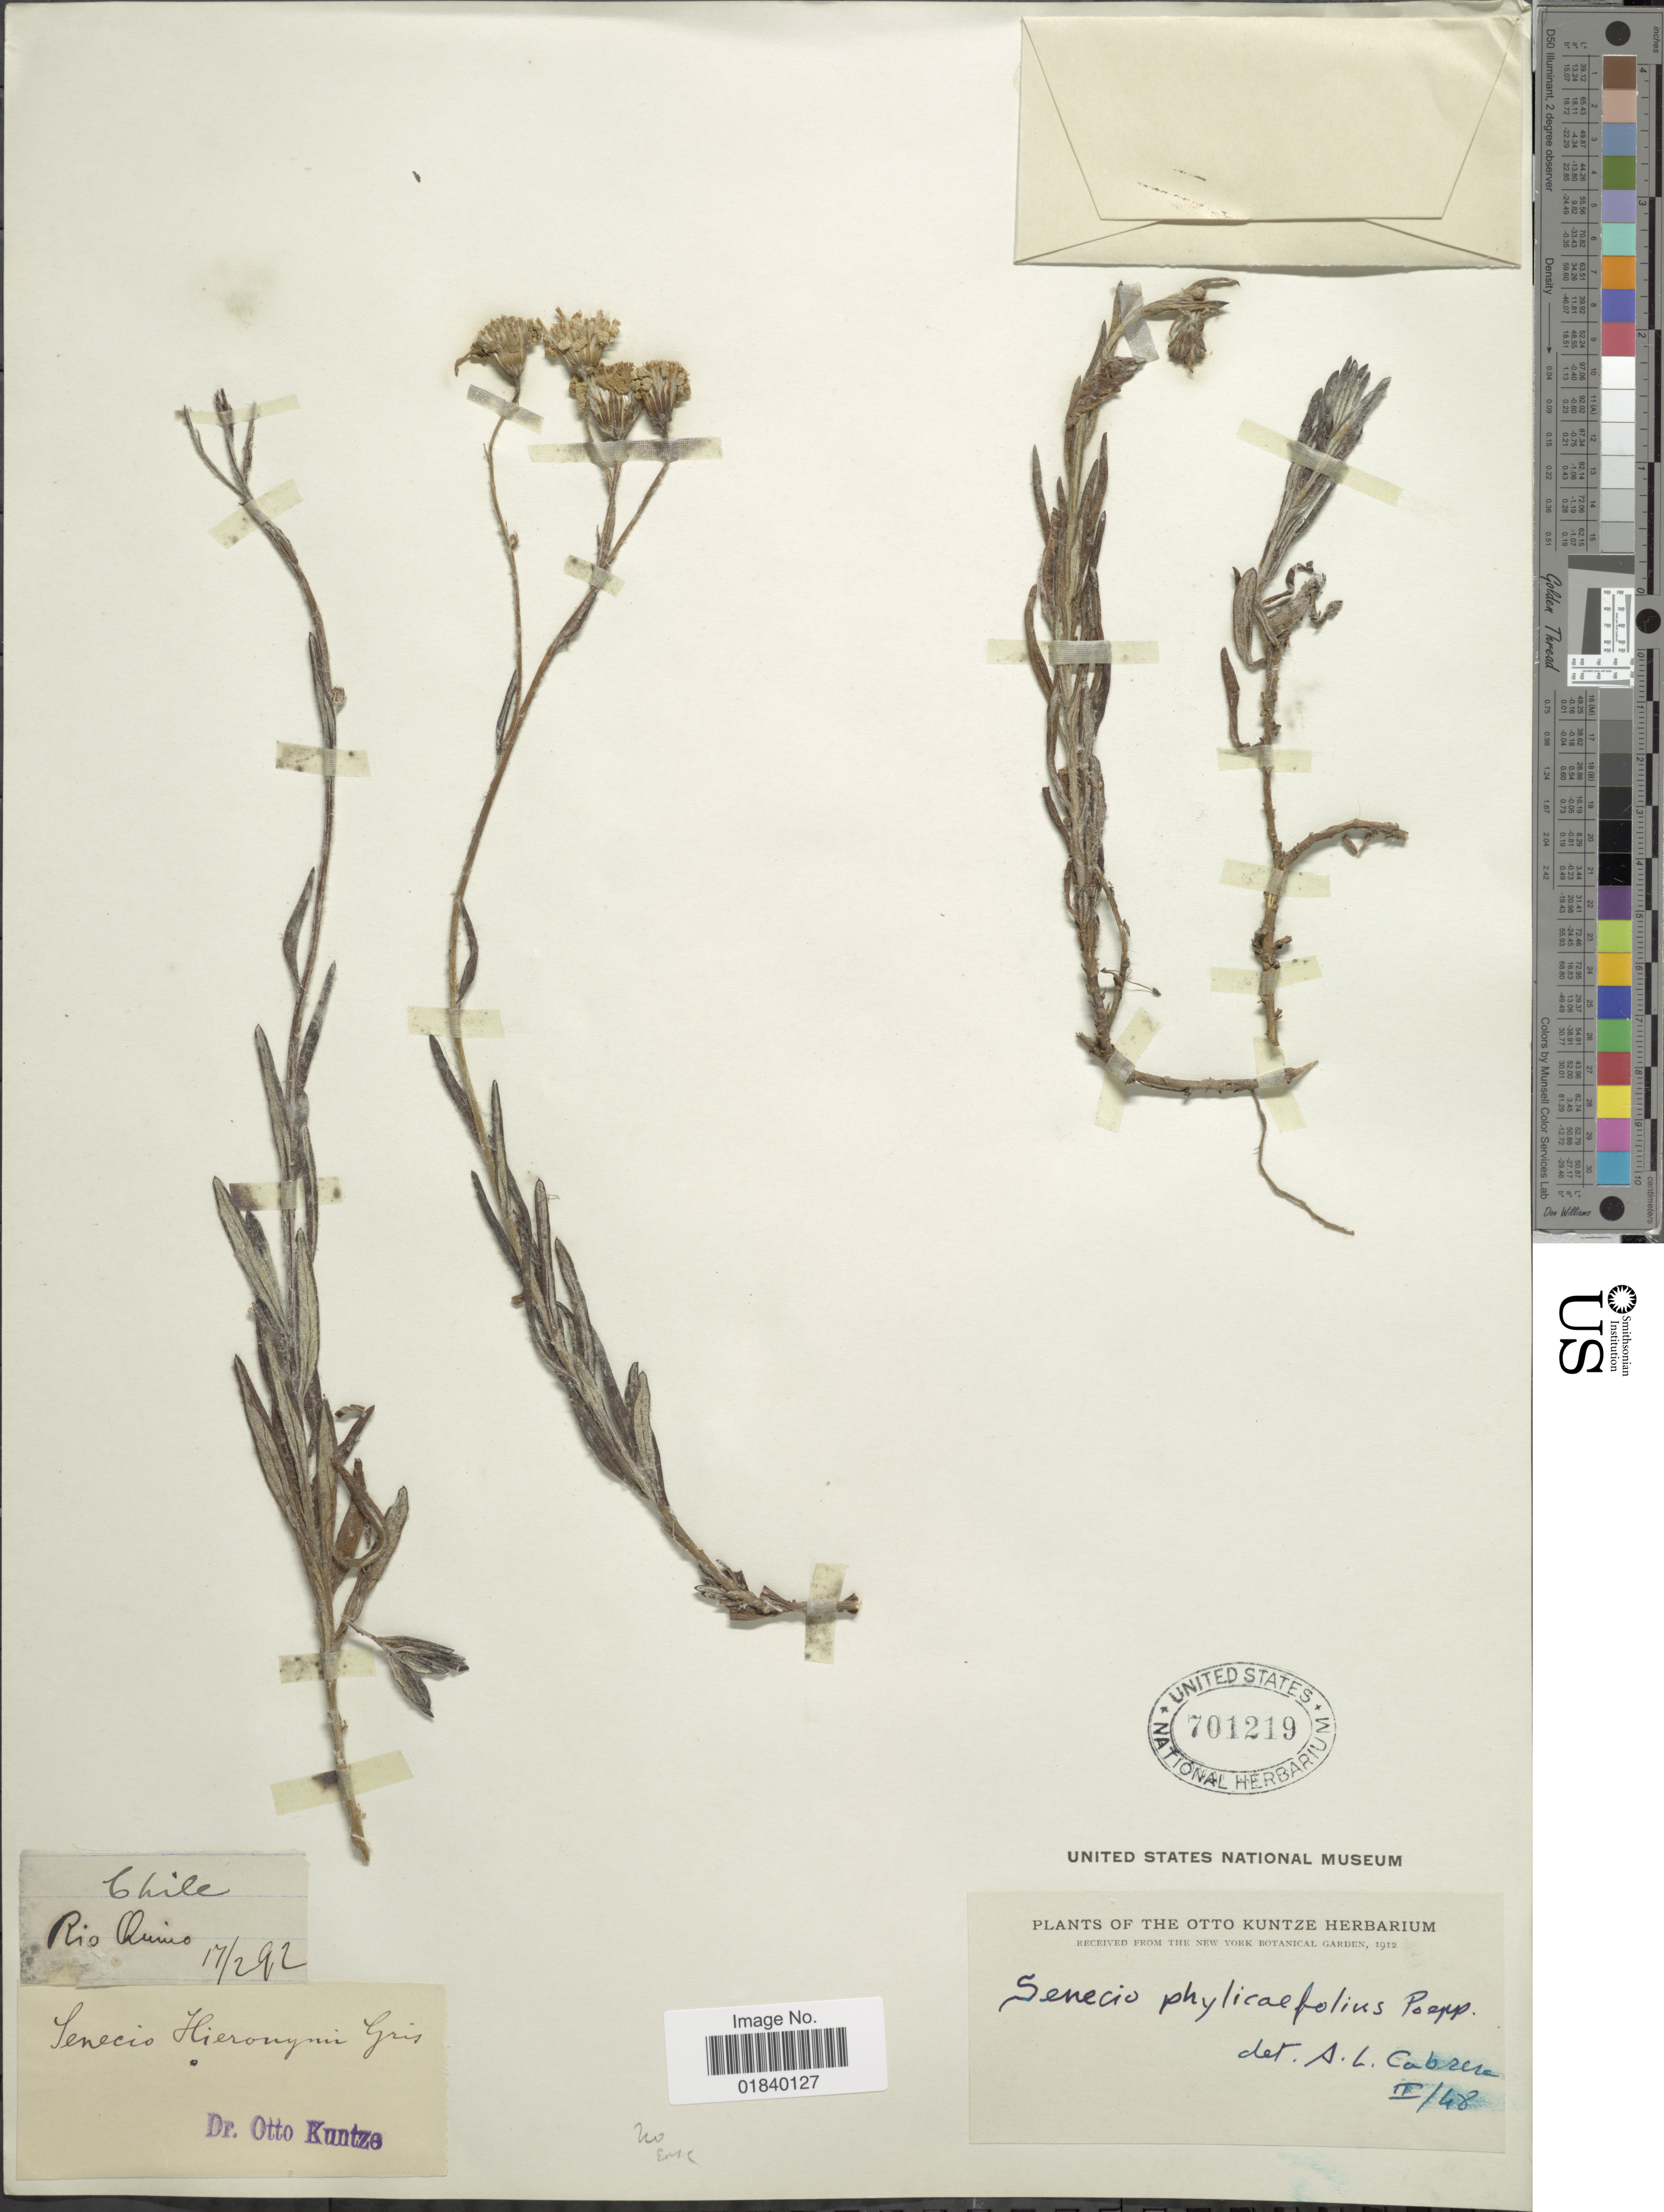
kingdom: Plantae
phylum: Tracheophyta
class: Magnoliopsida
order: Asterales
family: Asteraceae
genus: Senecio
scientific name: Senecio phylicifolius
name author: Poepp. & DC.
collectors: C.E.O. Kuntze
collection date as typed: Transcribed d/m/y: 17/2/92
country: Chile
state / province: Araucanía (IX)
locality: Rio Quino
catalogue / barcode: US 701219